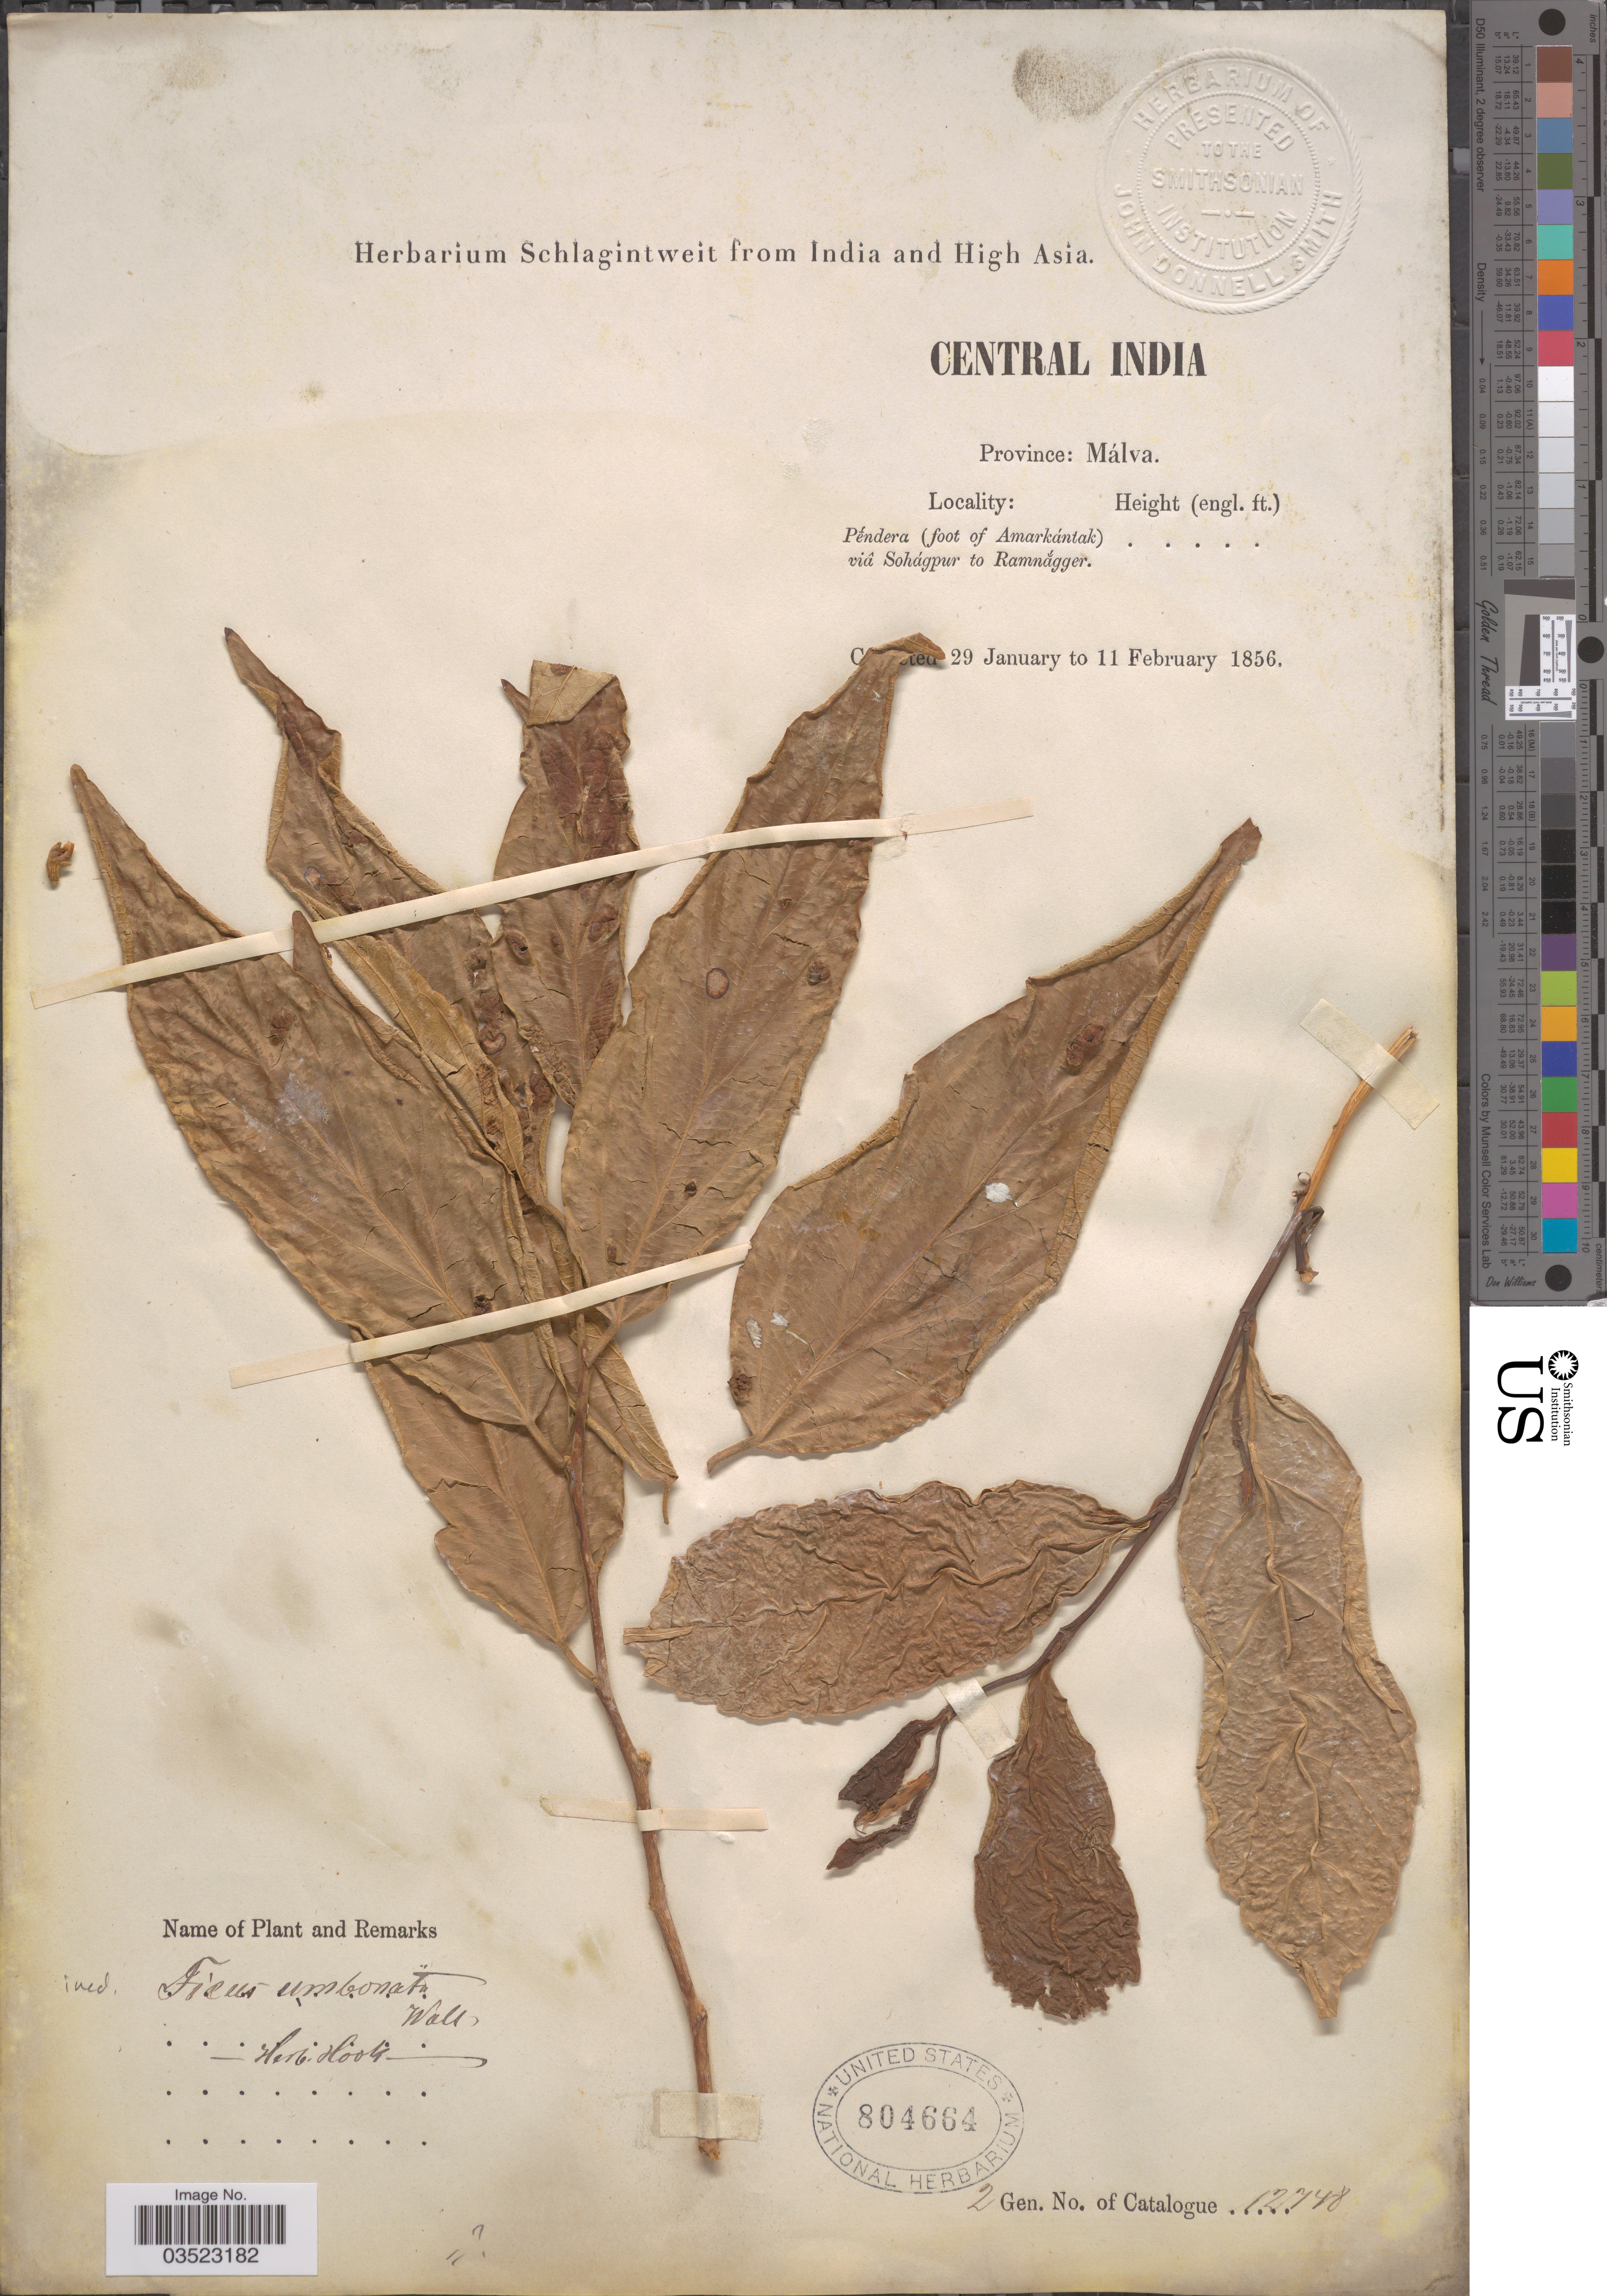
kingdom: Plantae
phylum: Tracheophyta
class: Magnoliopsida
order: Rosales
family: Moraceae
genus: Ficus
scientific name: Ficus sp.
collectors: ex herb. Schlagintweit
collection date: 1856-01-29/1856-02-11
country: India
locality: Central India. Province: Málva. Péndera (foot of Amarkántak) viâ Sohágpur to Ramnágger.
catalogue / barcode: US 804664